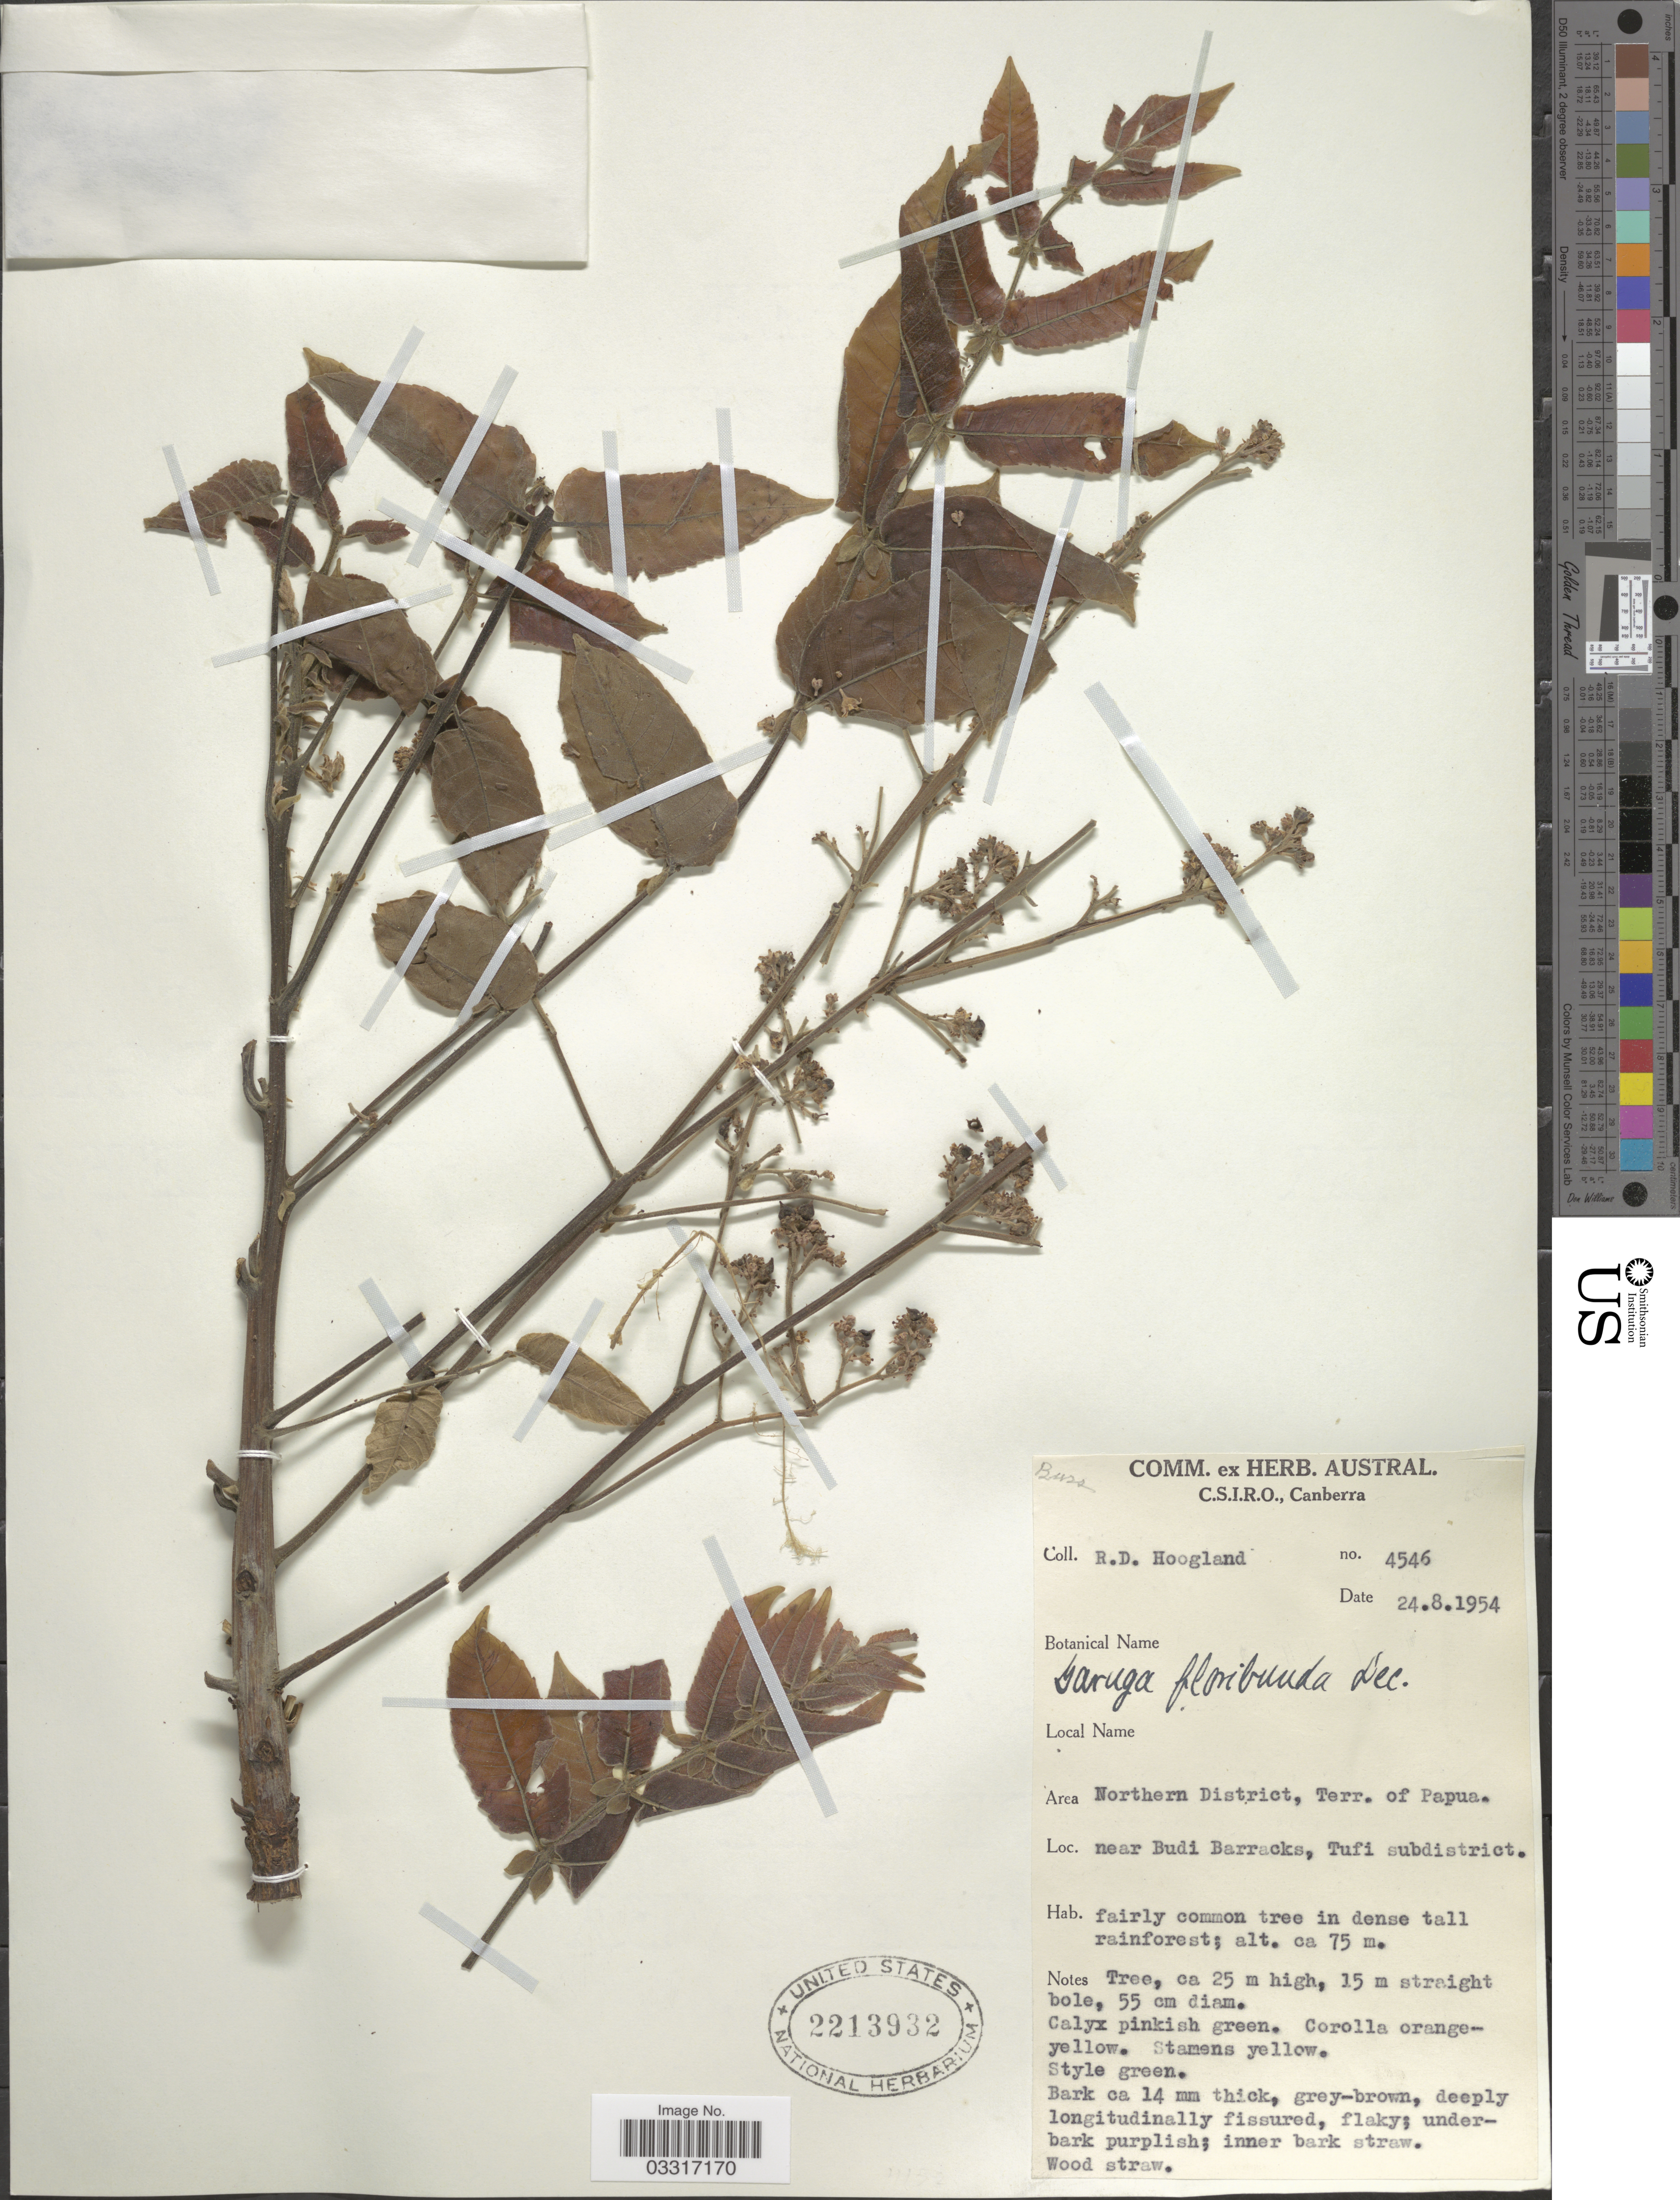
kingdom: Plantae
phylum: Tracheophyta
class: Magnoliopsida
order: Sapindales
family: Burseraceae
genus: Garuga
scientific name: Garuga floribunda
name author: Decne.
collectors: R. D. Hoogland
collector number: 4546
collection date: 1954-08-24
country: Papua New Guinea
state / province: Northern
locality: Northern District, Terr. of Papua. near Budi Barracks, Tufi subdistrict.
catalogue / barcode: US 2213932